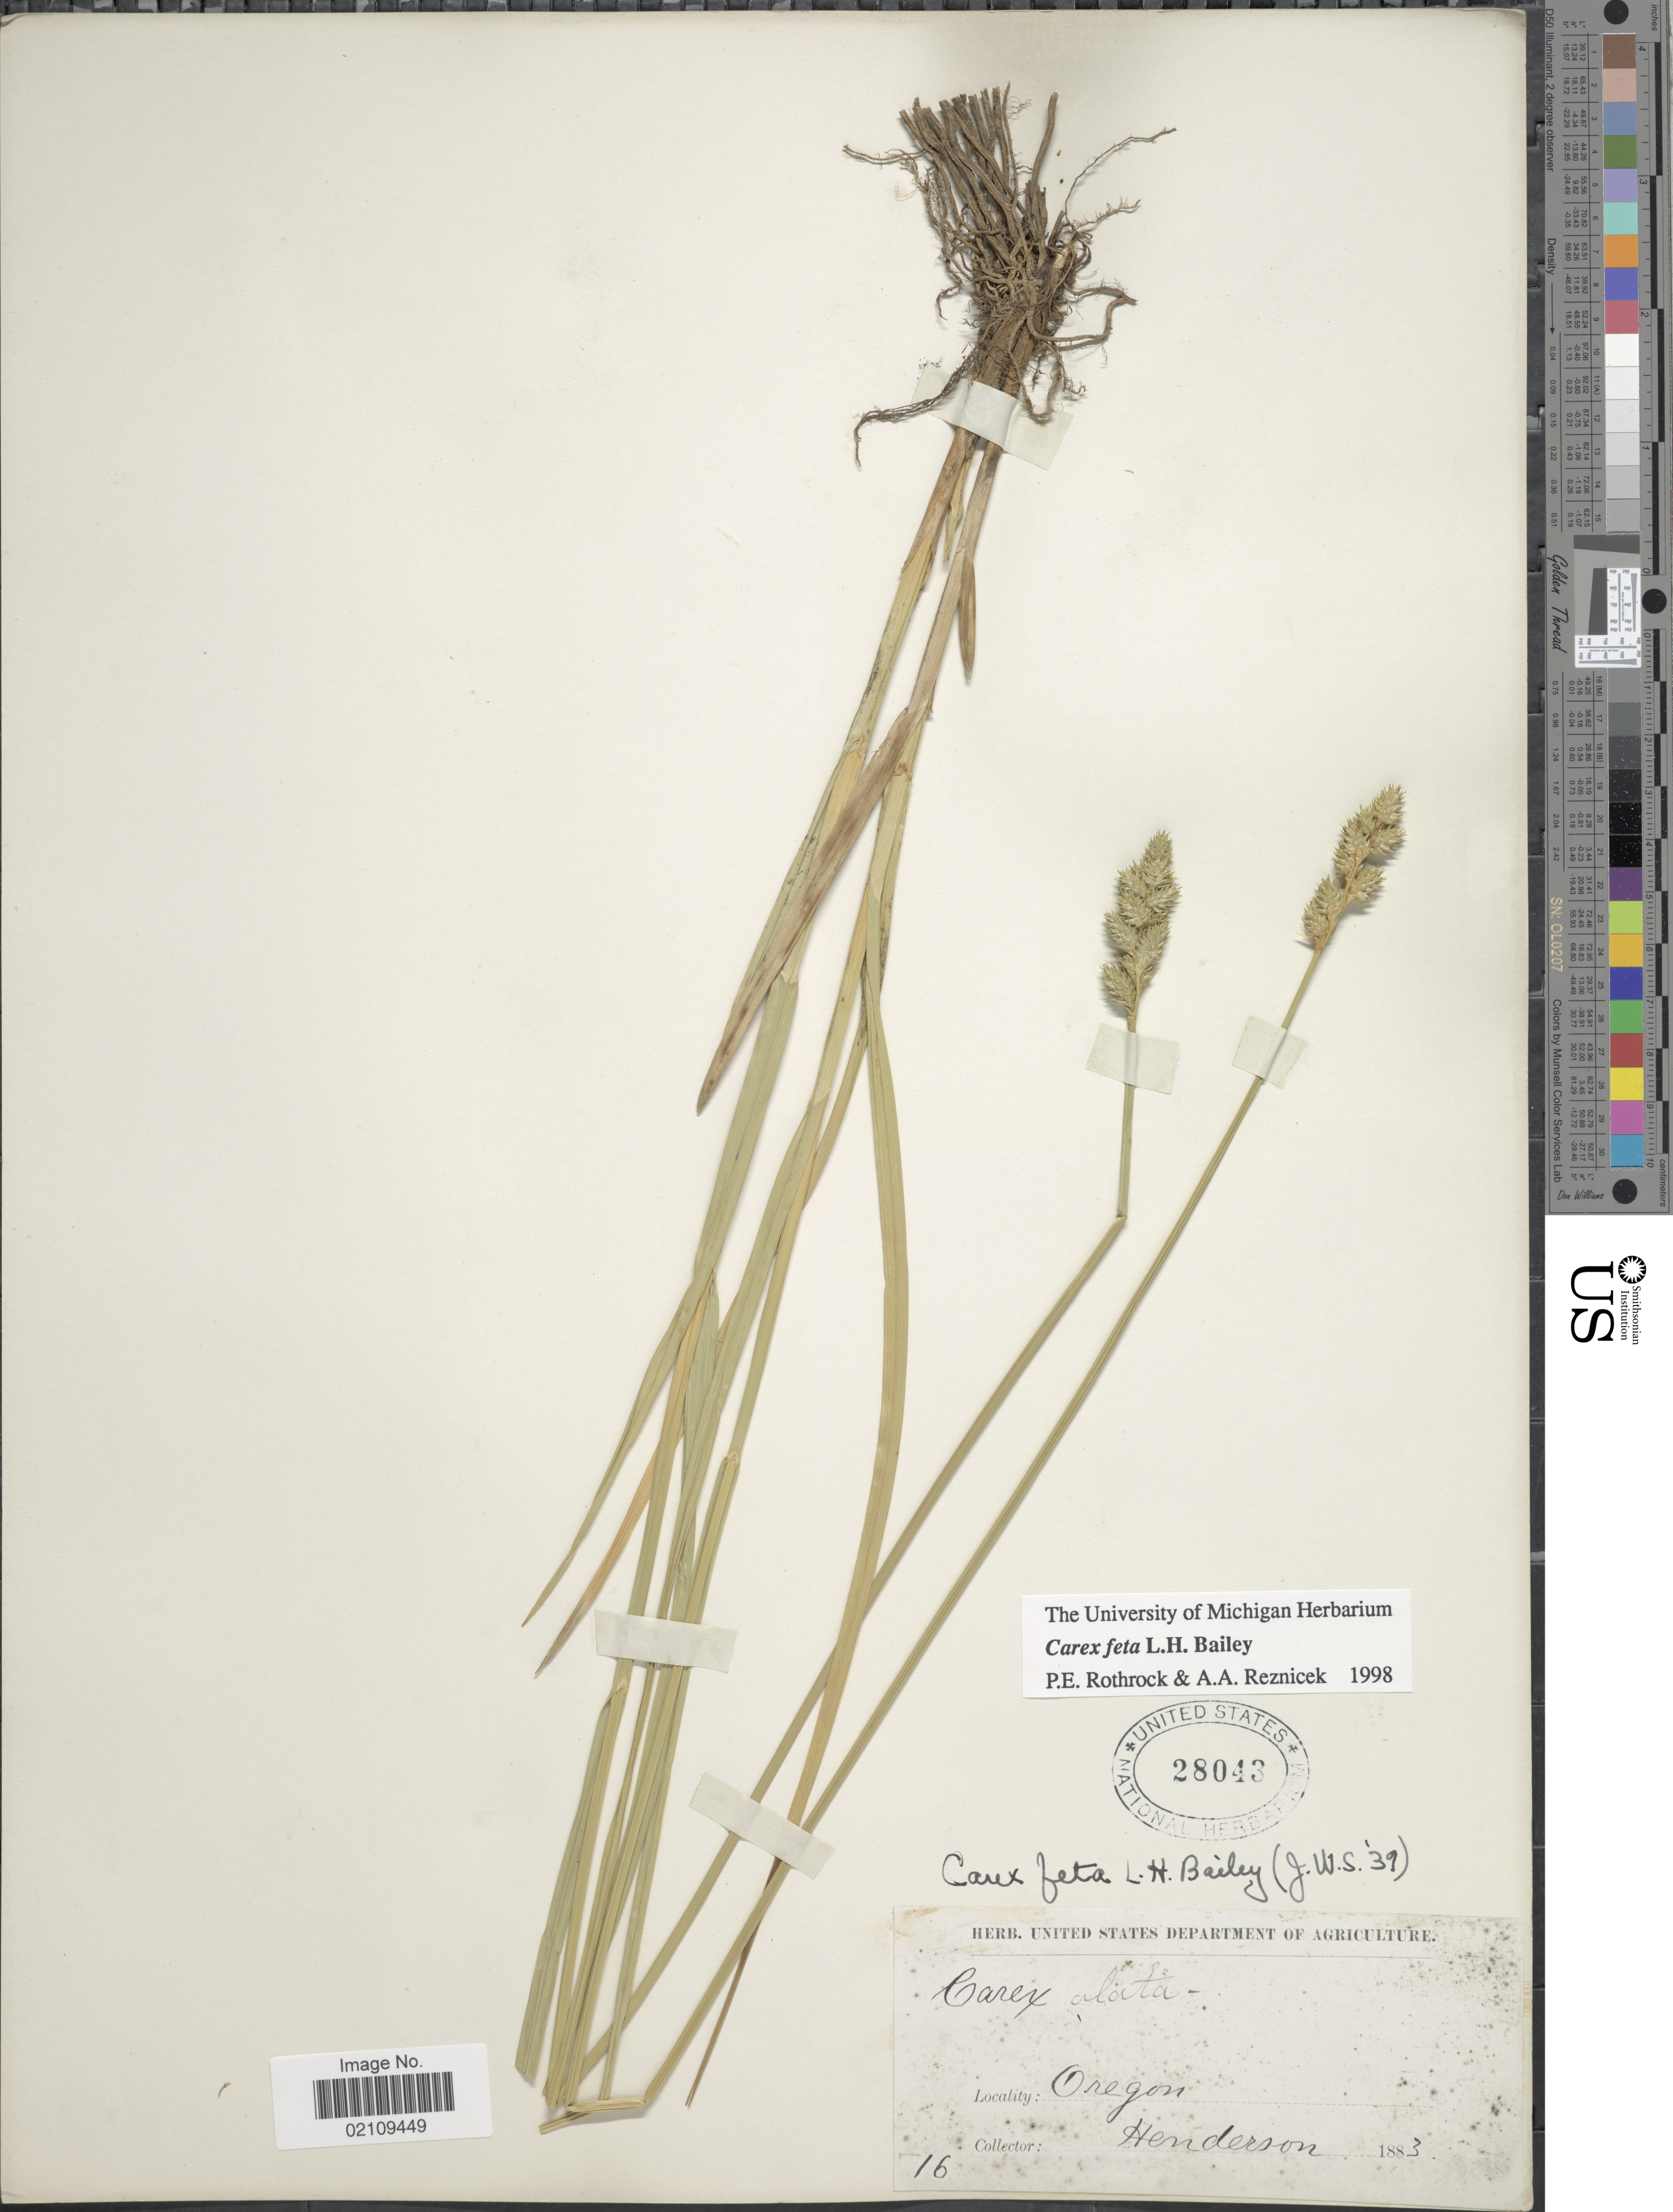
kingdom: Plantae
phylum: Tracheophyta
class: Liliopsida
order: Poales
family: Cyperaceae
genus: Carex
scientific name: Carex feta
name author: L.H. Bailey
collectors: -. Henderson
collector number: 16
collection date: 1883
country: United States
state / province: Oregon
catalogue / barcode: US 28043